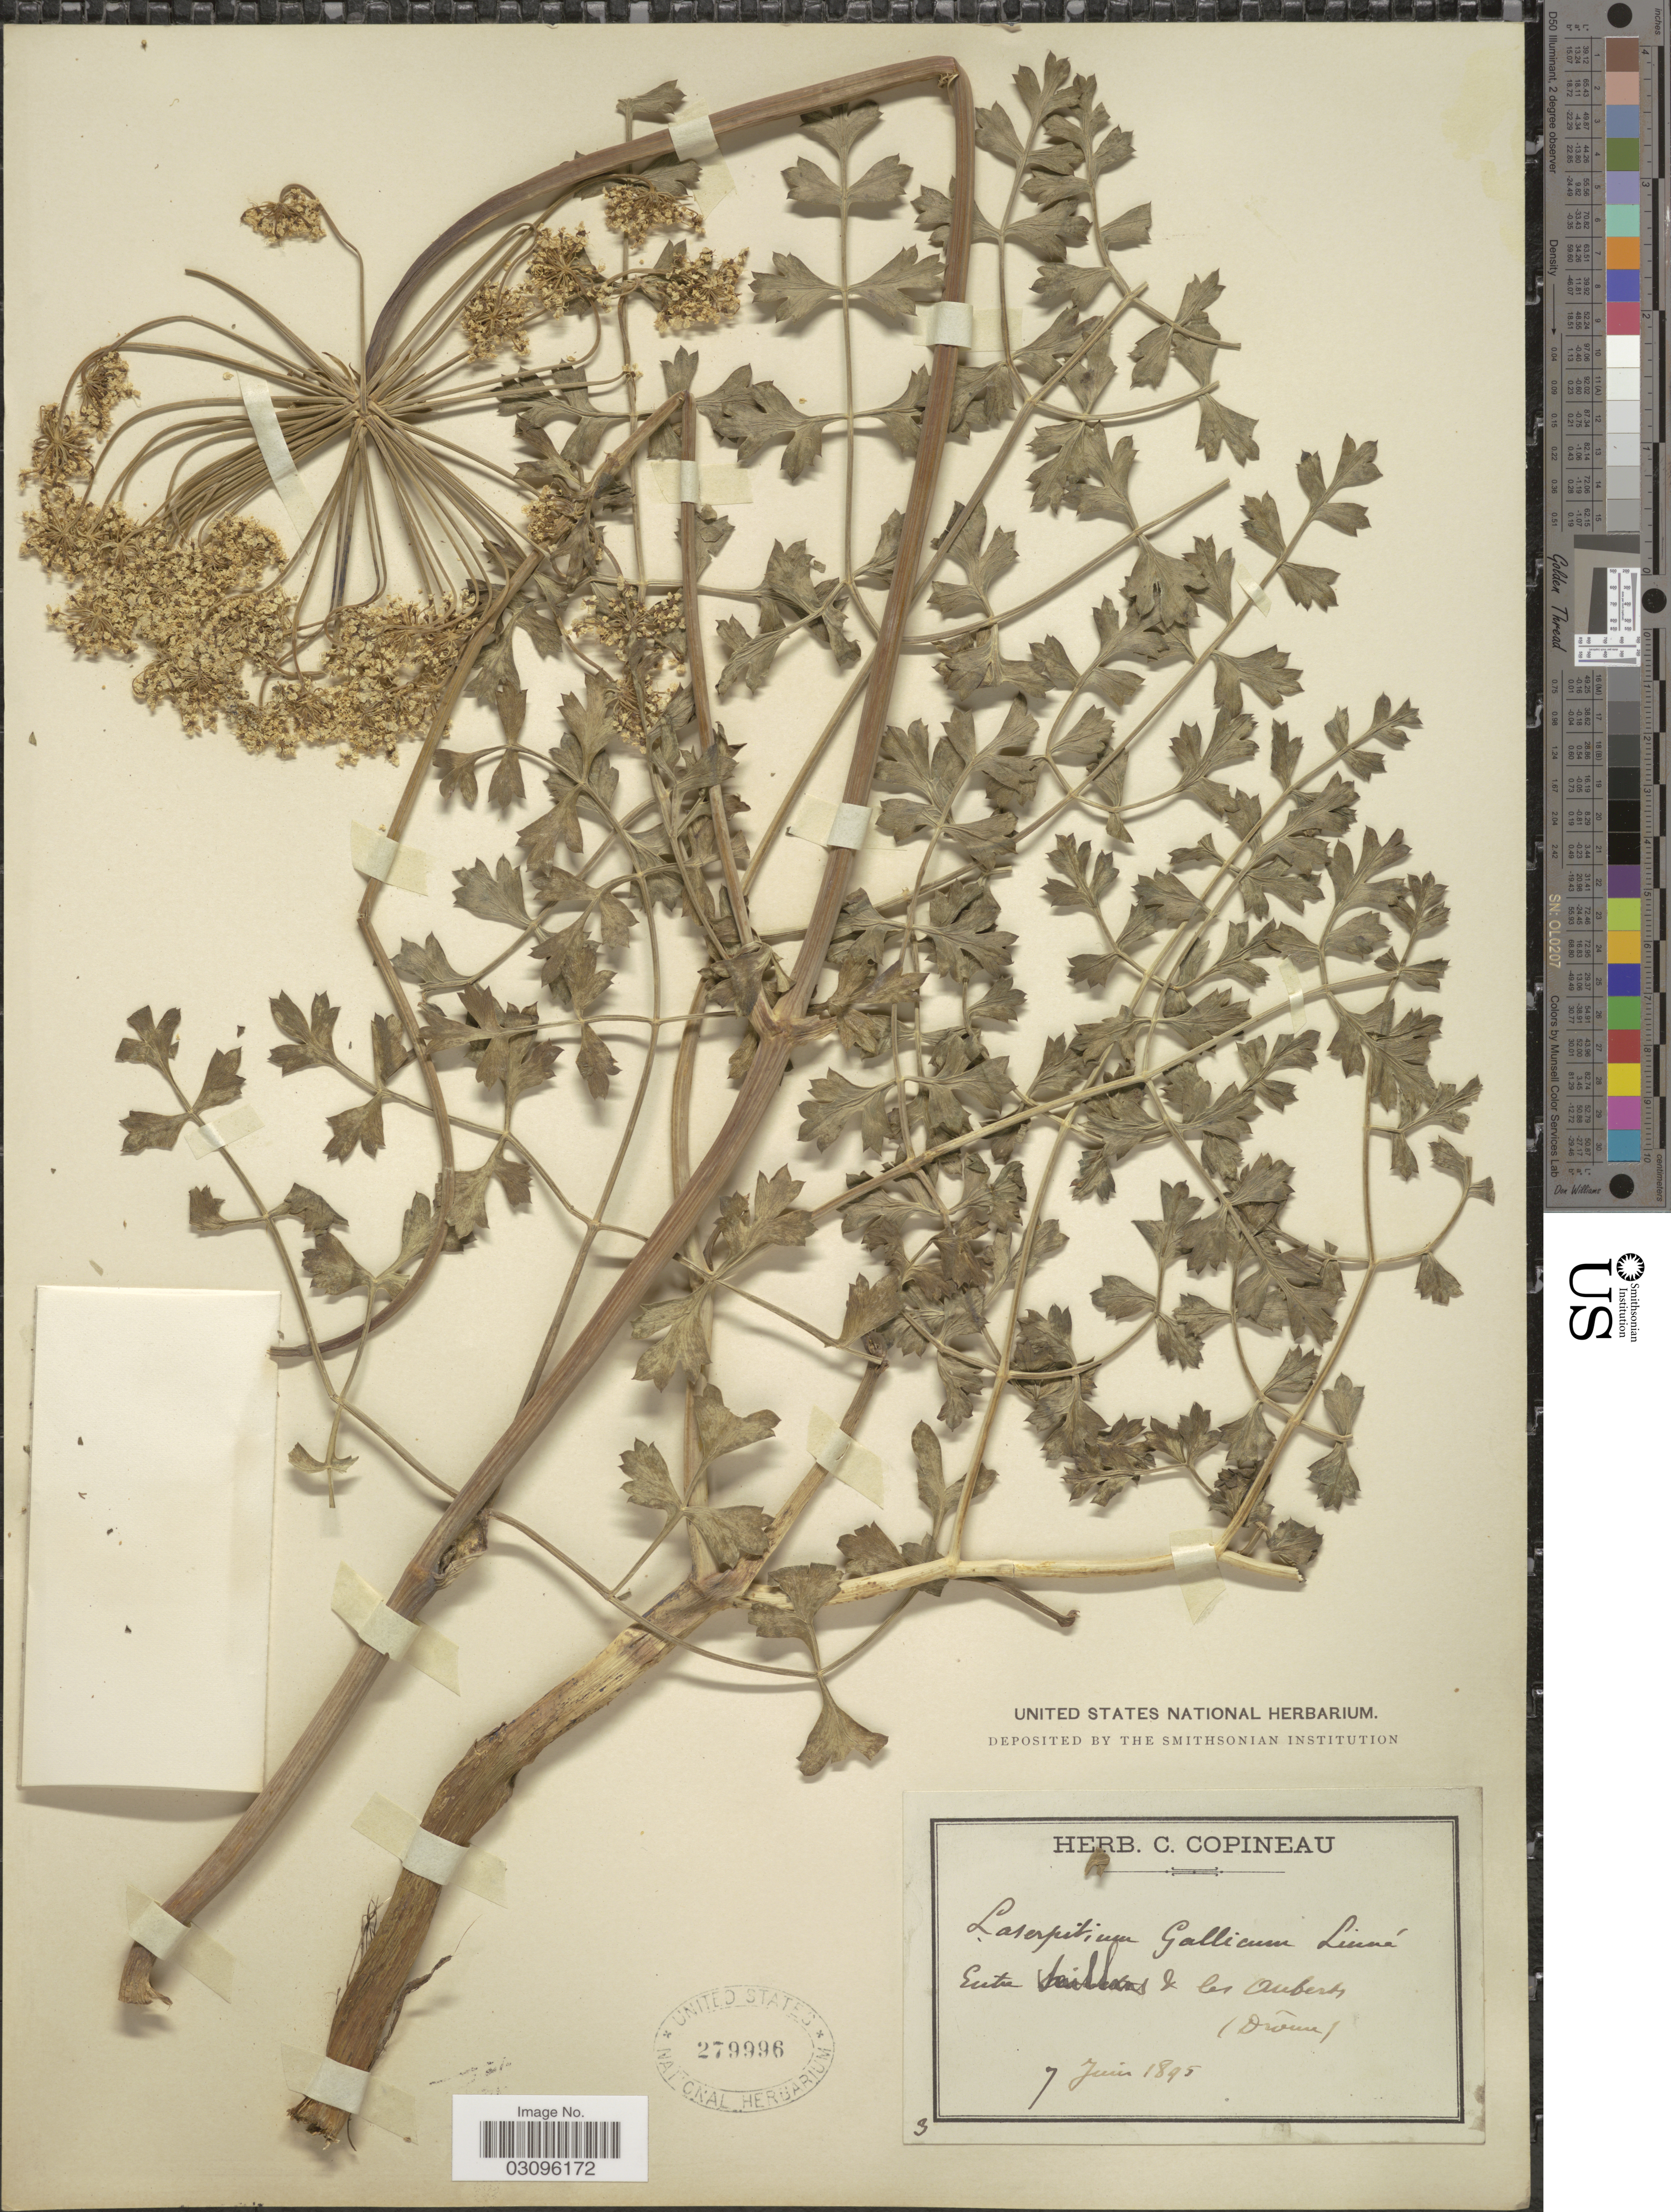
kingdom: Plantae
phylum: Tracheophyta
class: Magnoliopsida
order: Apiales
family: Apiaceae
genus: Laserpitium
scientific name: Laserpitium gallicum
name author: L.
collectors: ex herb. C. Copineau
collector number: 3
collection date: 1895-06-07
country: France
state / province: Auvergne-Rhône-Alpes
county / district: Drôme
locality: Entre Villas & les Auberts (Drôme).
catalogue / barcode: US 279996